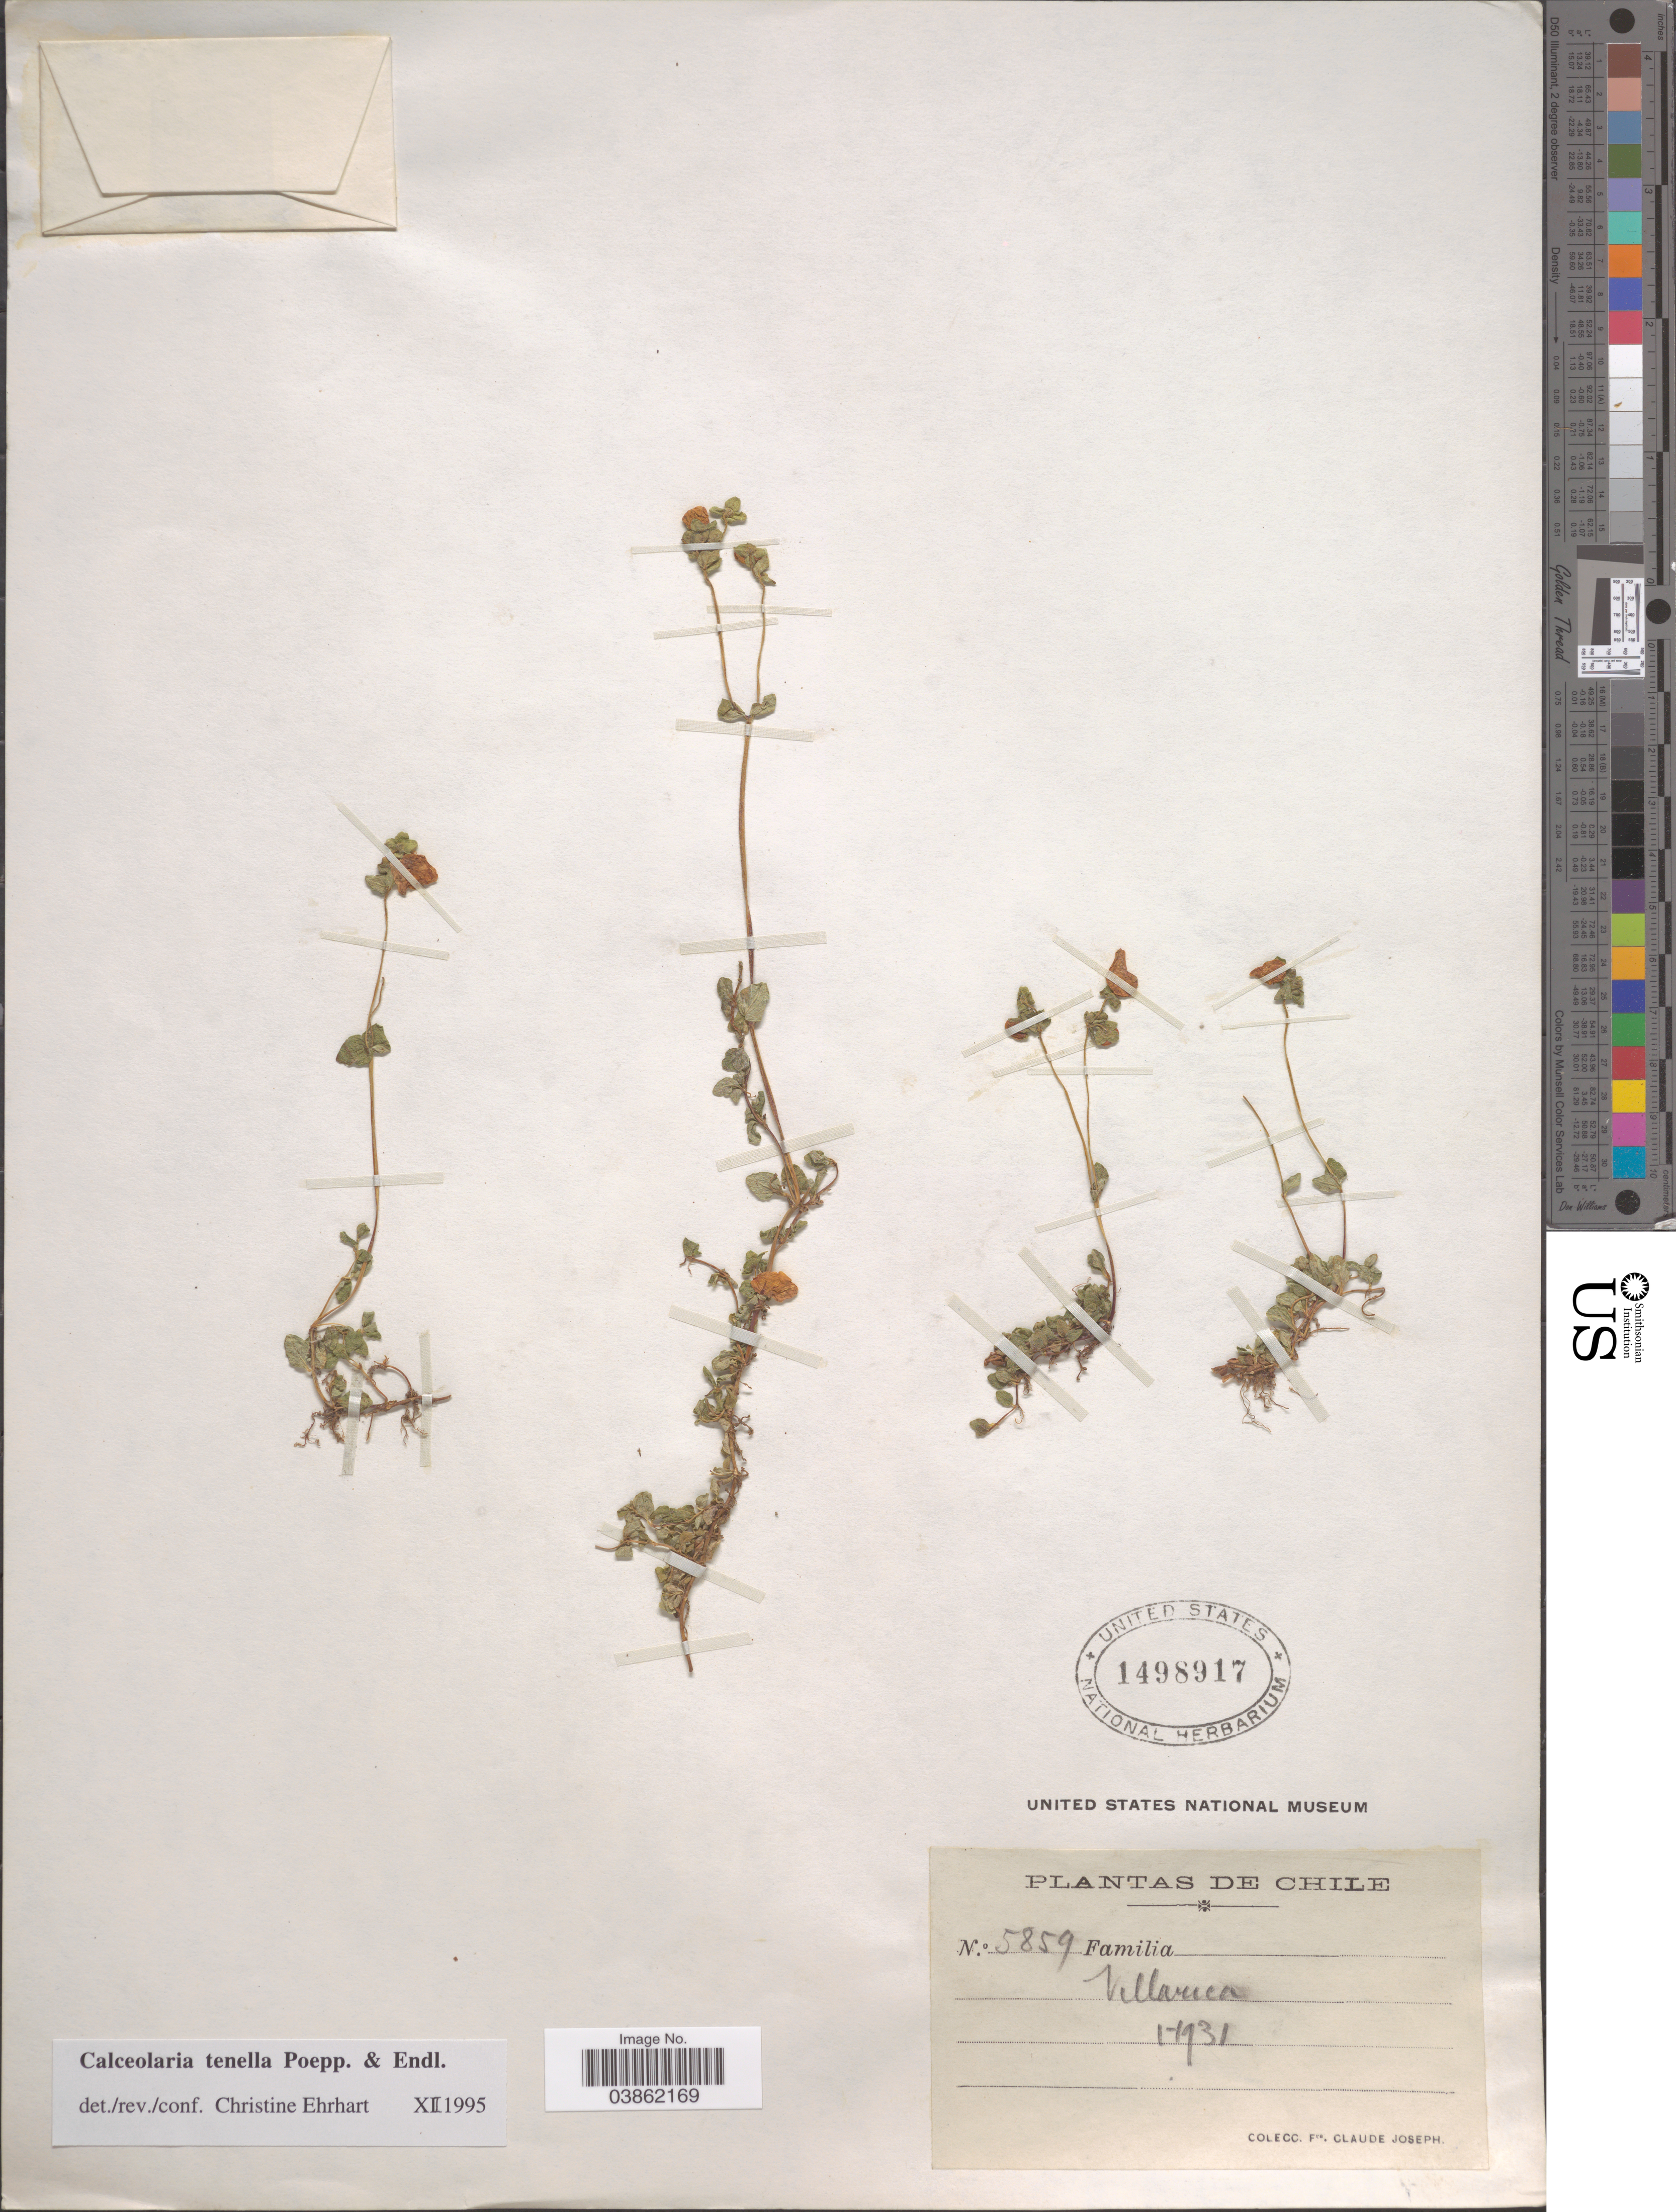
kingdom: Plantae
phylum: Tracheophyta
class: Magnoliopsida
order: Lamiales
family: Calceolariaceae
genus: Calceolaria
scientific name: Calceolaria tenella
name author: Poepp.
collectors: Bro. Claude-Joseph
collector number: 5859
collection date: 1931-01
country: Chile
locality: Villarica.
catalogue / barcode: US 1498917